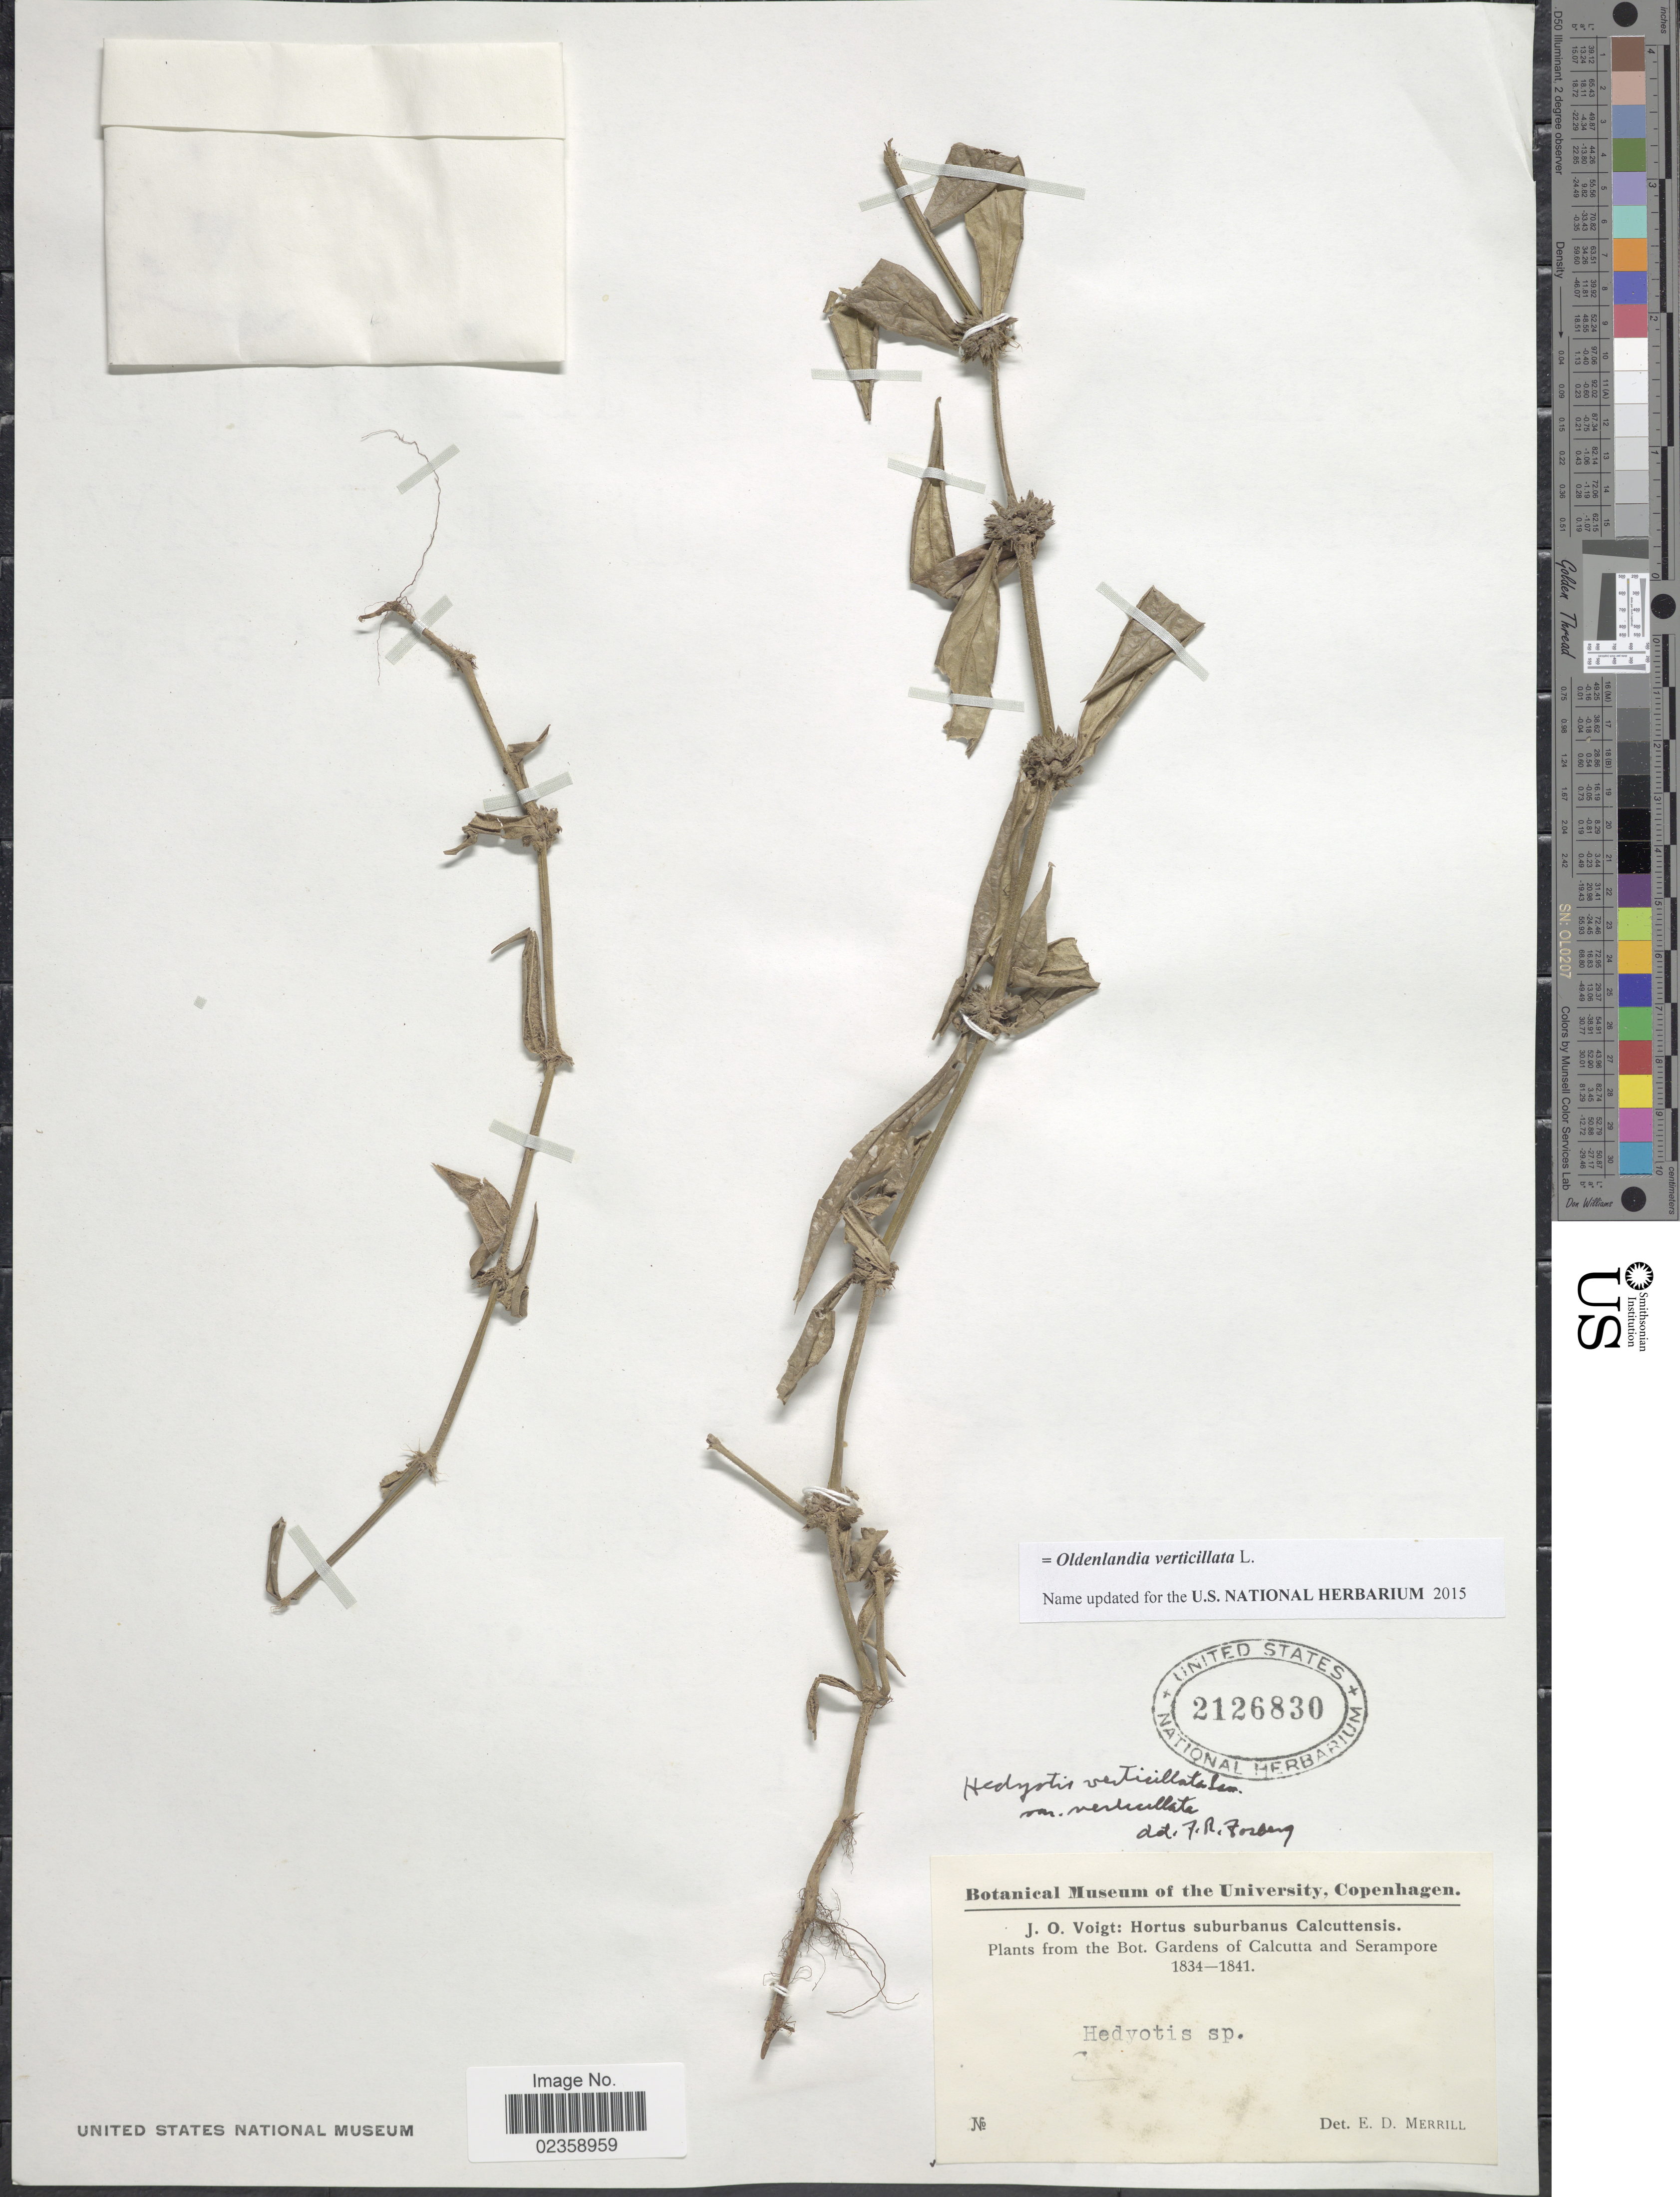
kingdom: Plantae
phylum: Tracheophyta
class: Magnoliopsida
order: Gentianales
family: Rubiaceae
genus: Oldenlandia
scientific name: Oldenlandia verticillata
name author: L.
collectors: J. O. Voigt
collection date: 1834/1841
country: India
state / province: West Bengal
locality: The Bot. Gardens of Calcutta and Serampore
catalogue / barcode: US 2126830